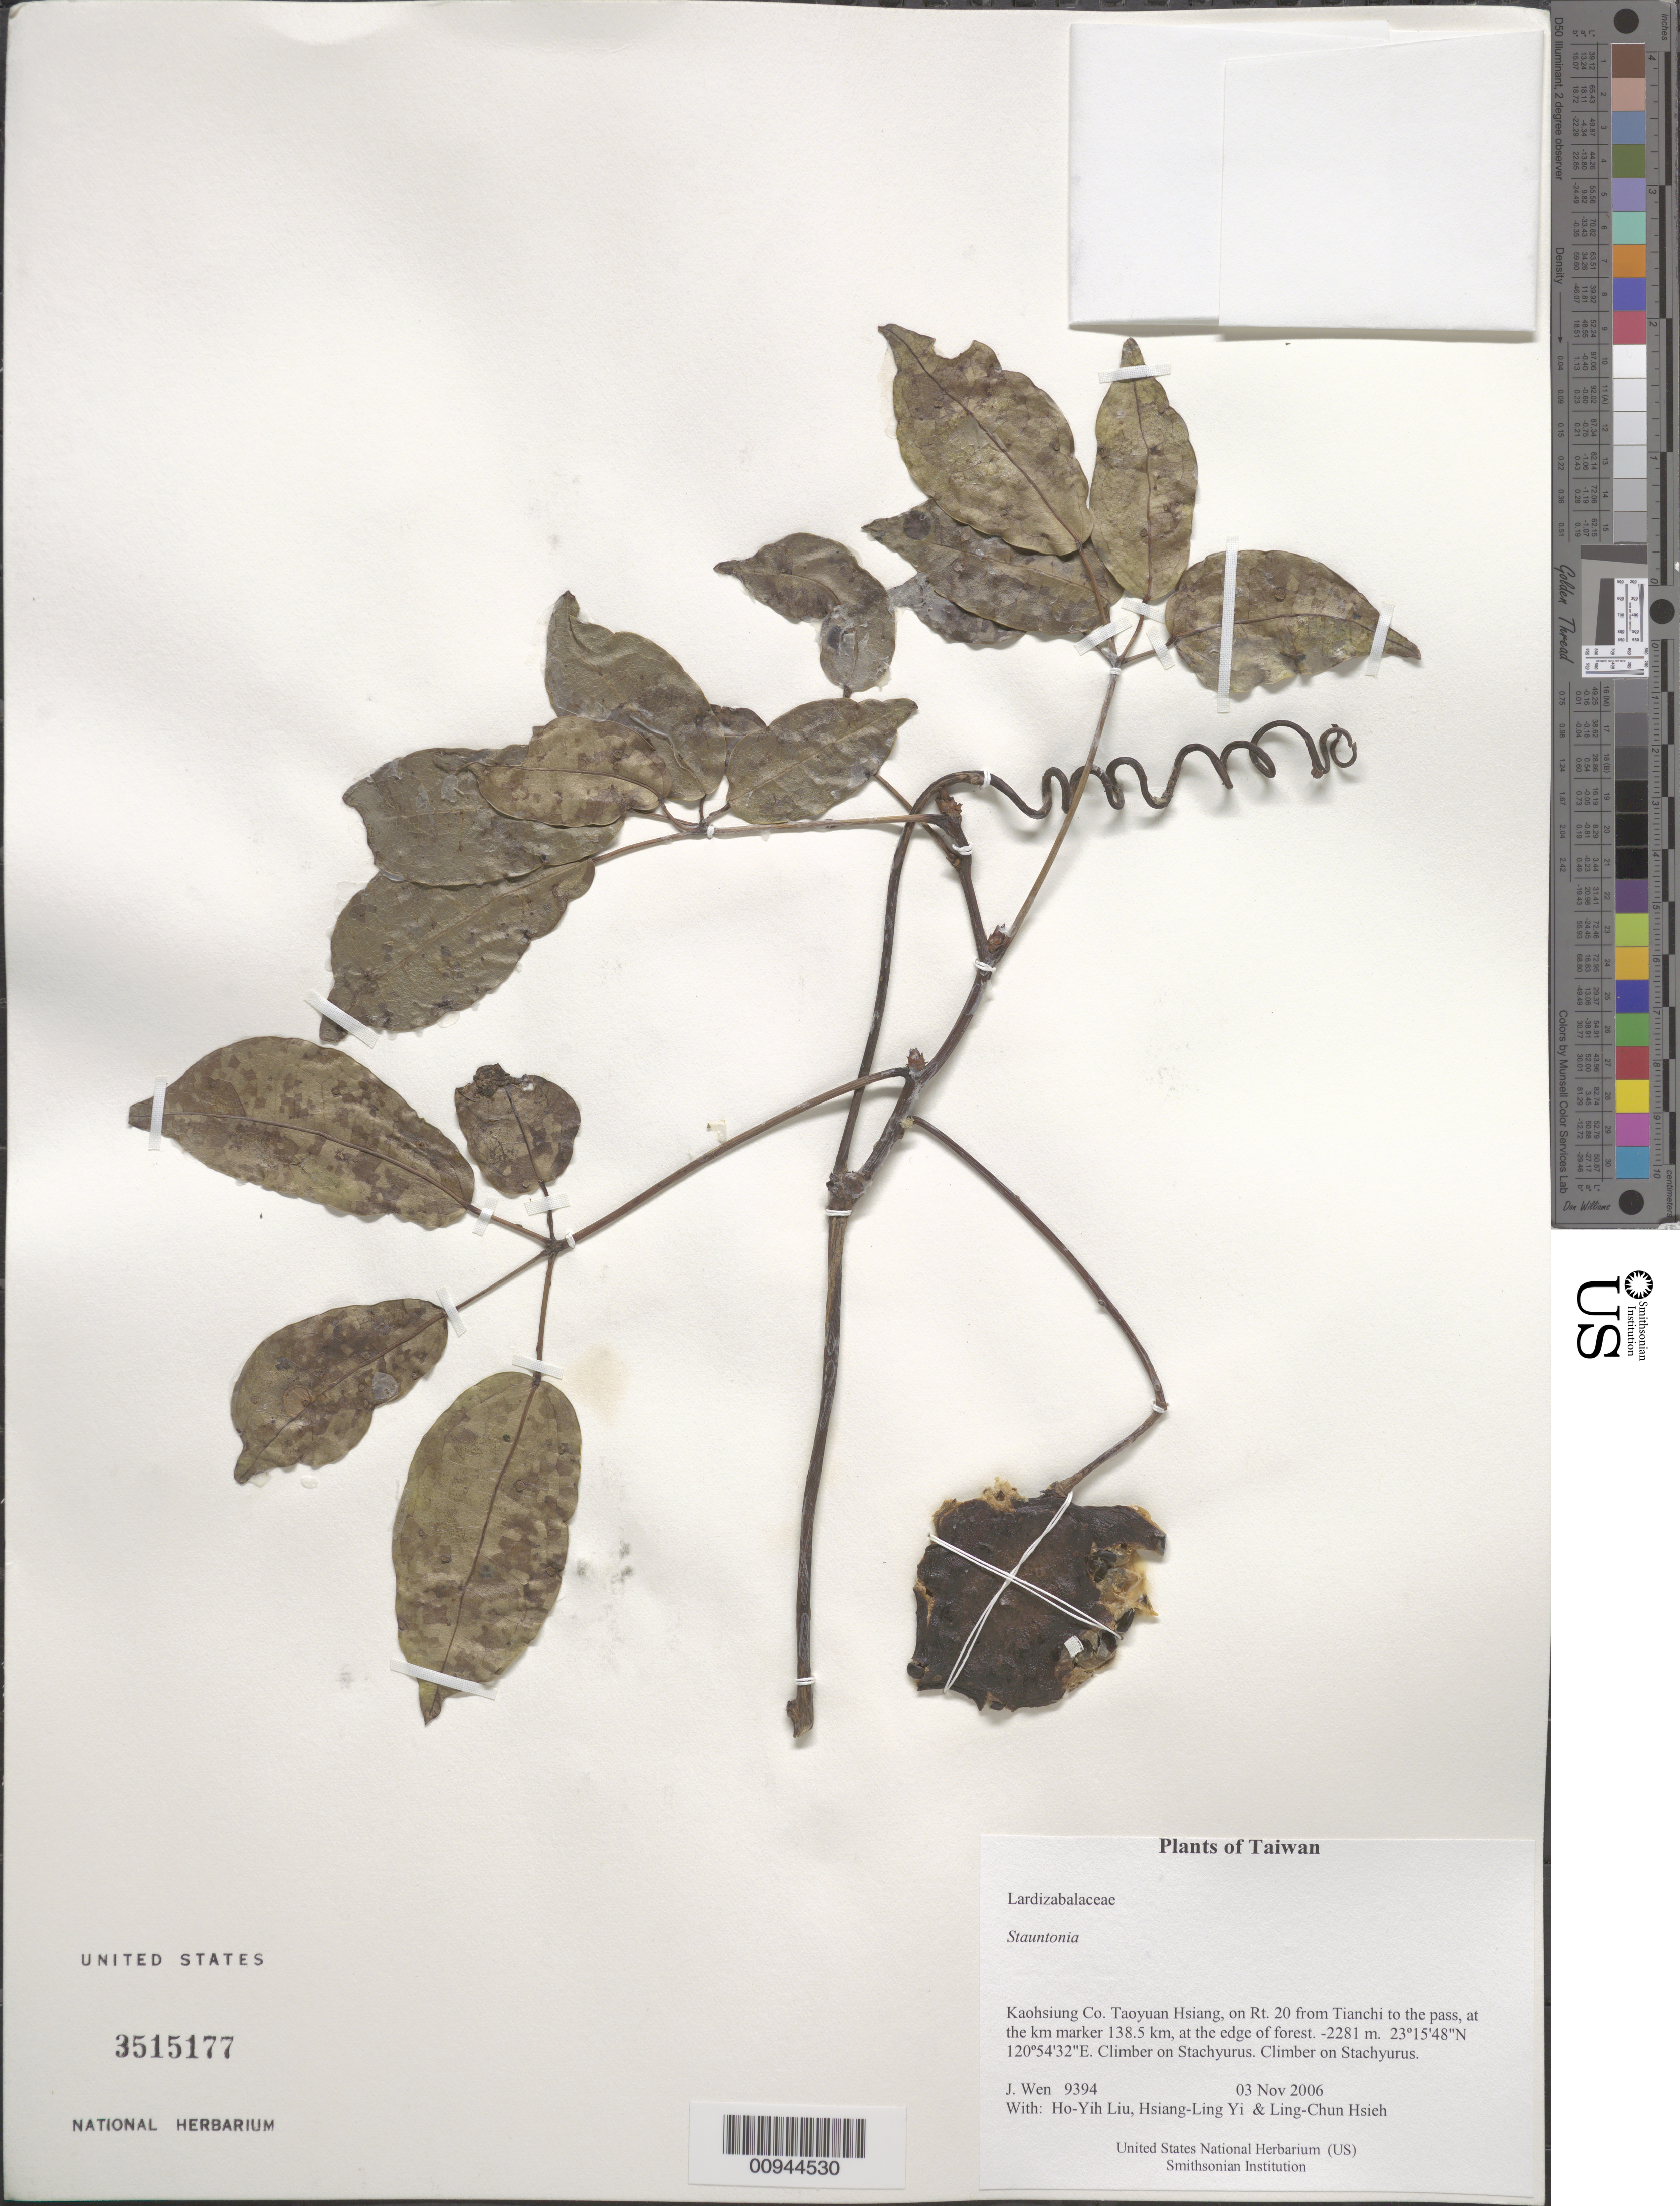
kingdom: Plantae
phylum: Tracheophyta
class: Magnoliopsida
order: Ranunculales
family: Lardizabalaceae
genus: Stauntonia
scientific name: Stauntonia sp.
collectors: J. Wen, H. Liu, H. l. Yi & L. Hsieh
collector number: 9394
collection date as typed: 03 Nov 2006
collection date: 2006-11-03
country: Taiwan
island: Taiwan [Formosa]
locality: Taoyuan Hsiang, on Rt. 20 from Tianchi to the pass, at the km marker 138.5 km, at the edge of forest.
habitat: On Stachyurus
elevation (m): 2281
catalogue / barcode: US 3515177